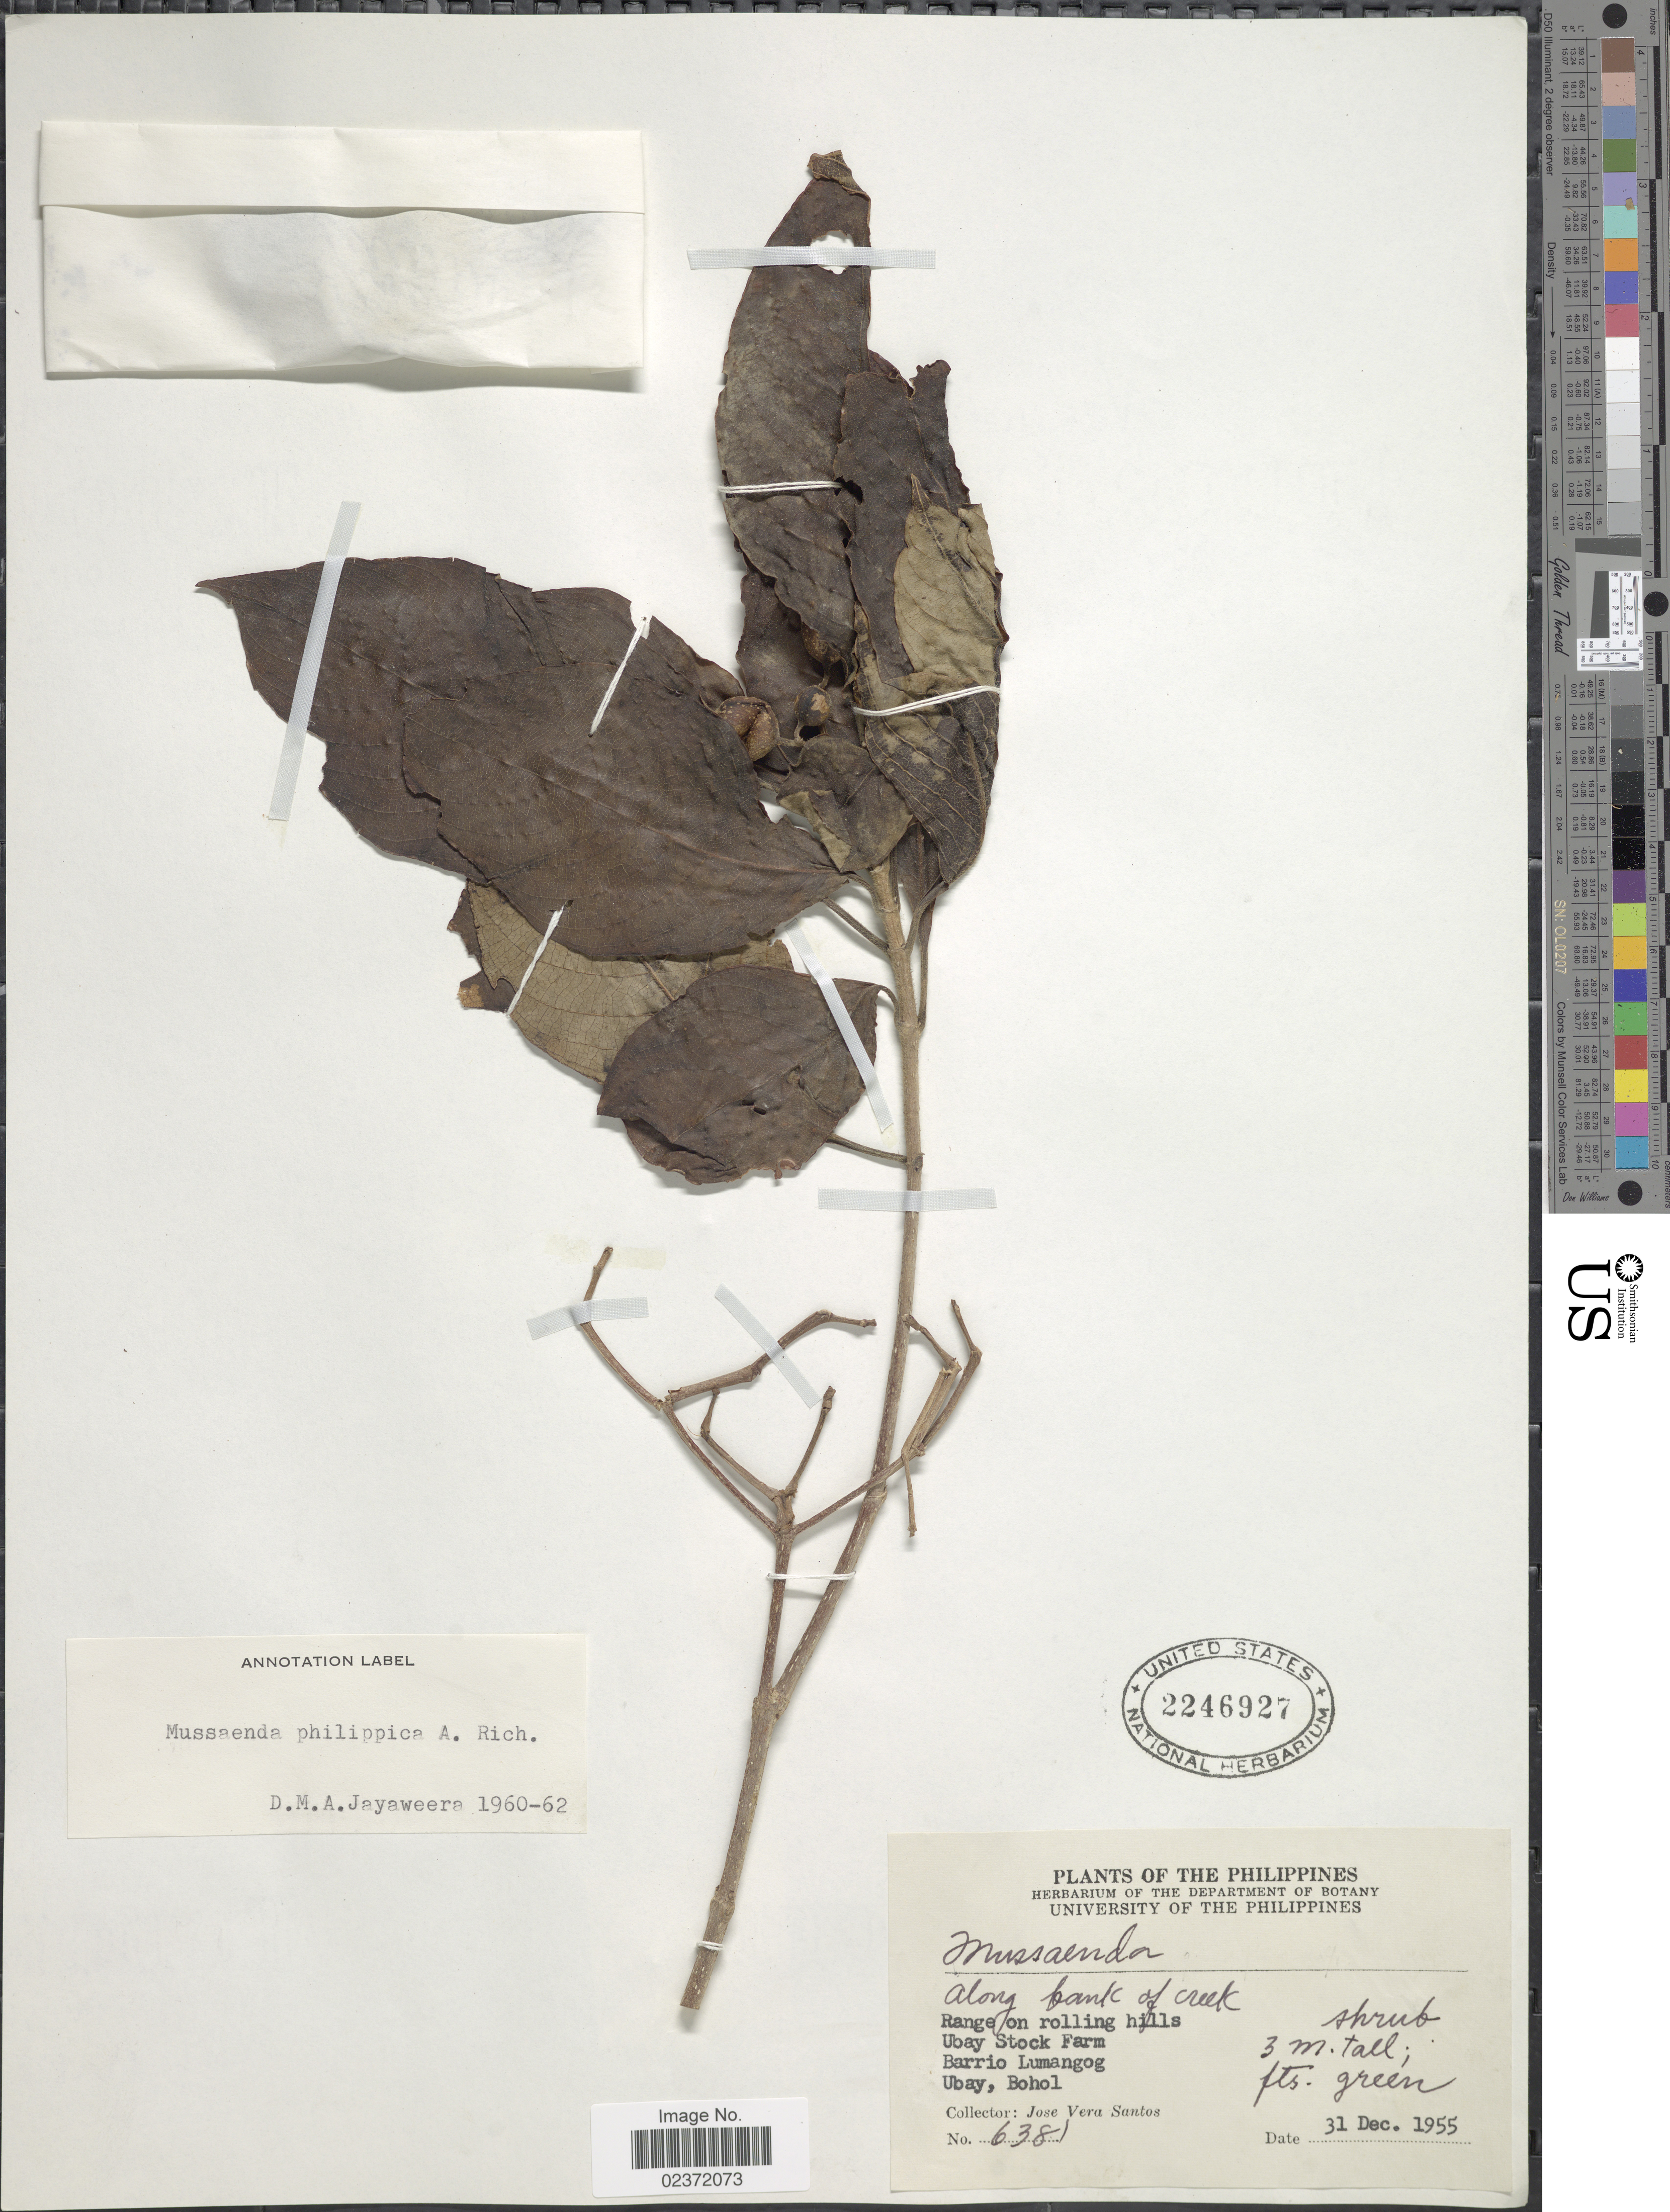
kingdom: Plantae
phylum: Tracheophyta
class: Magnoliopsida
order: Gentianales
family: Rubiaceae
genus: Mussaenda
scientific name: Mussaenda philippica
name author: A. Rich.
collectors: J. V. Santos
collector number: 6381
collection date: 1955-12-31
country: Philippines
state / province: Central Visayas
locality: Range on rolling hills, Ubay Stock Farm, Barrio Lumangog, Ubay, Bohol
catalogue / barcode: US 2246927